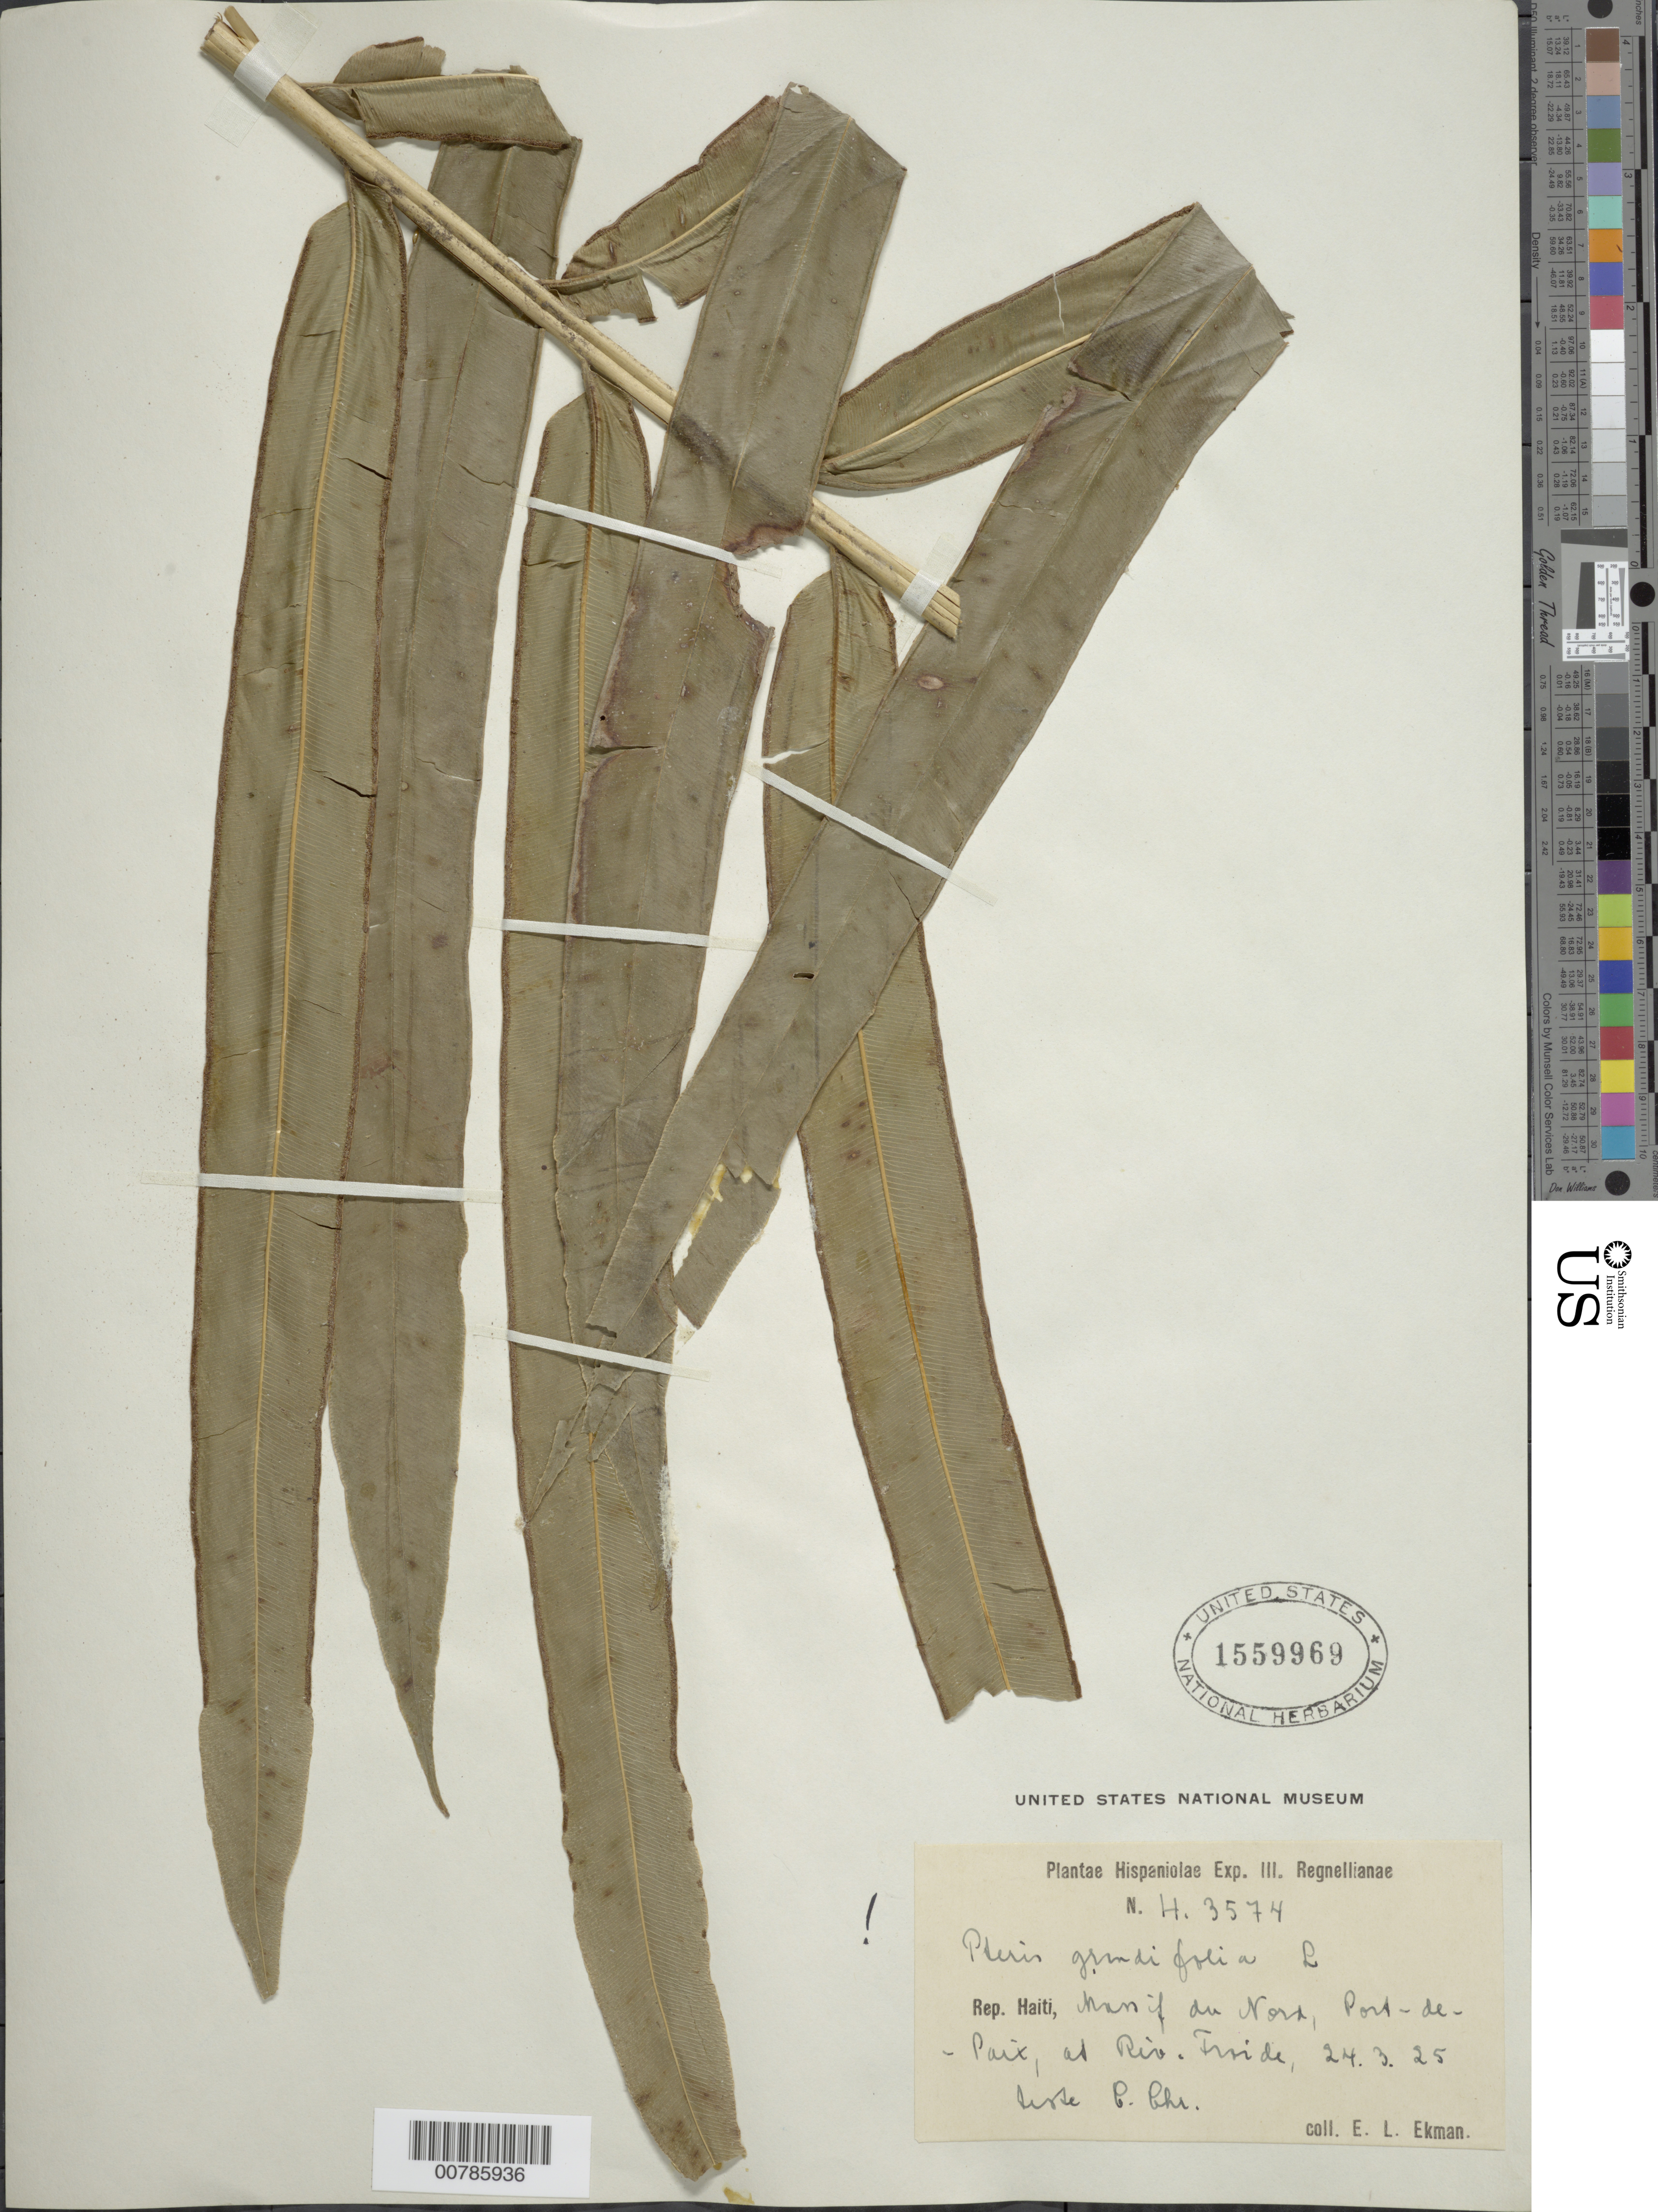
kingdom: Plantae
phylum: Tracheophyta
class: Polypodiopsida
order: Polypodiales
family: Pteridaceae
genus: Pteris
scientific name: Pteris grandifolia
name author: L.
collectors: E. L. Ekman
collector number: H 3574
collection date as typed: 24 Mar 1925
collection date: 1925-03-24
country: Haiti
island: Hispaniola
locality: Massif du Nord, Port-de-Paix, at Riv. Froide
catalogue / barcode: US 1559969